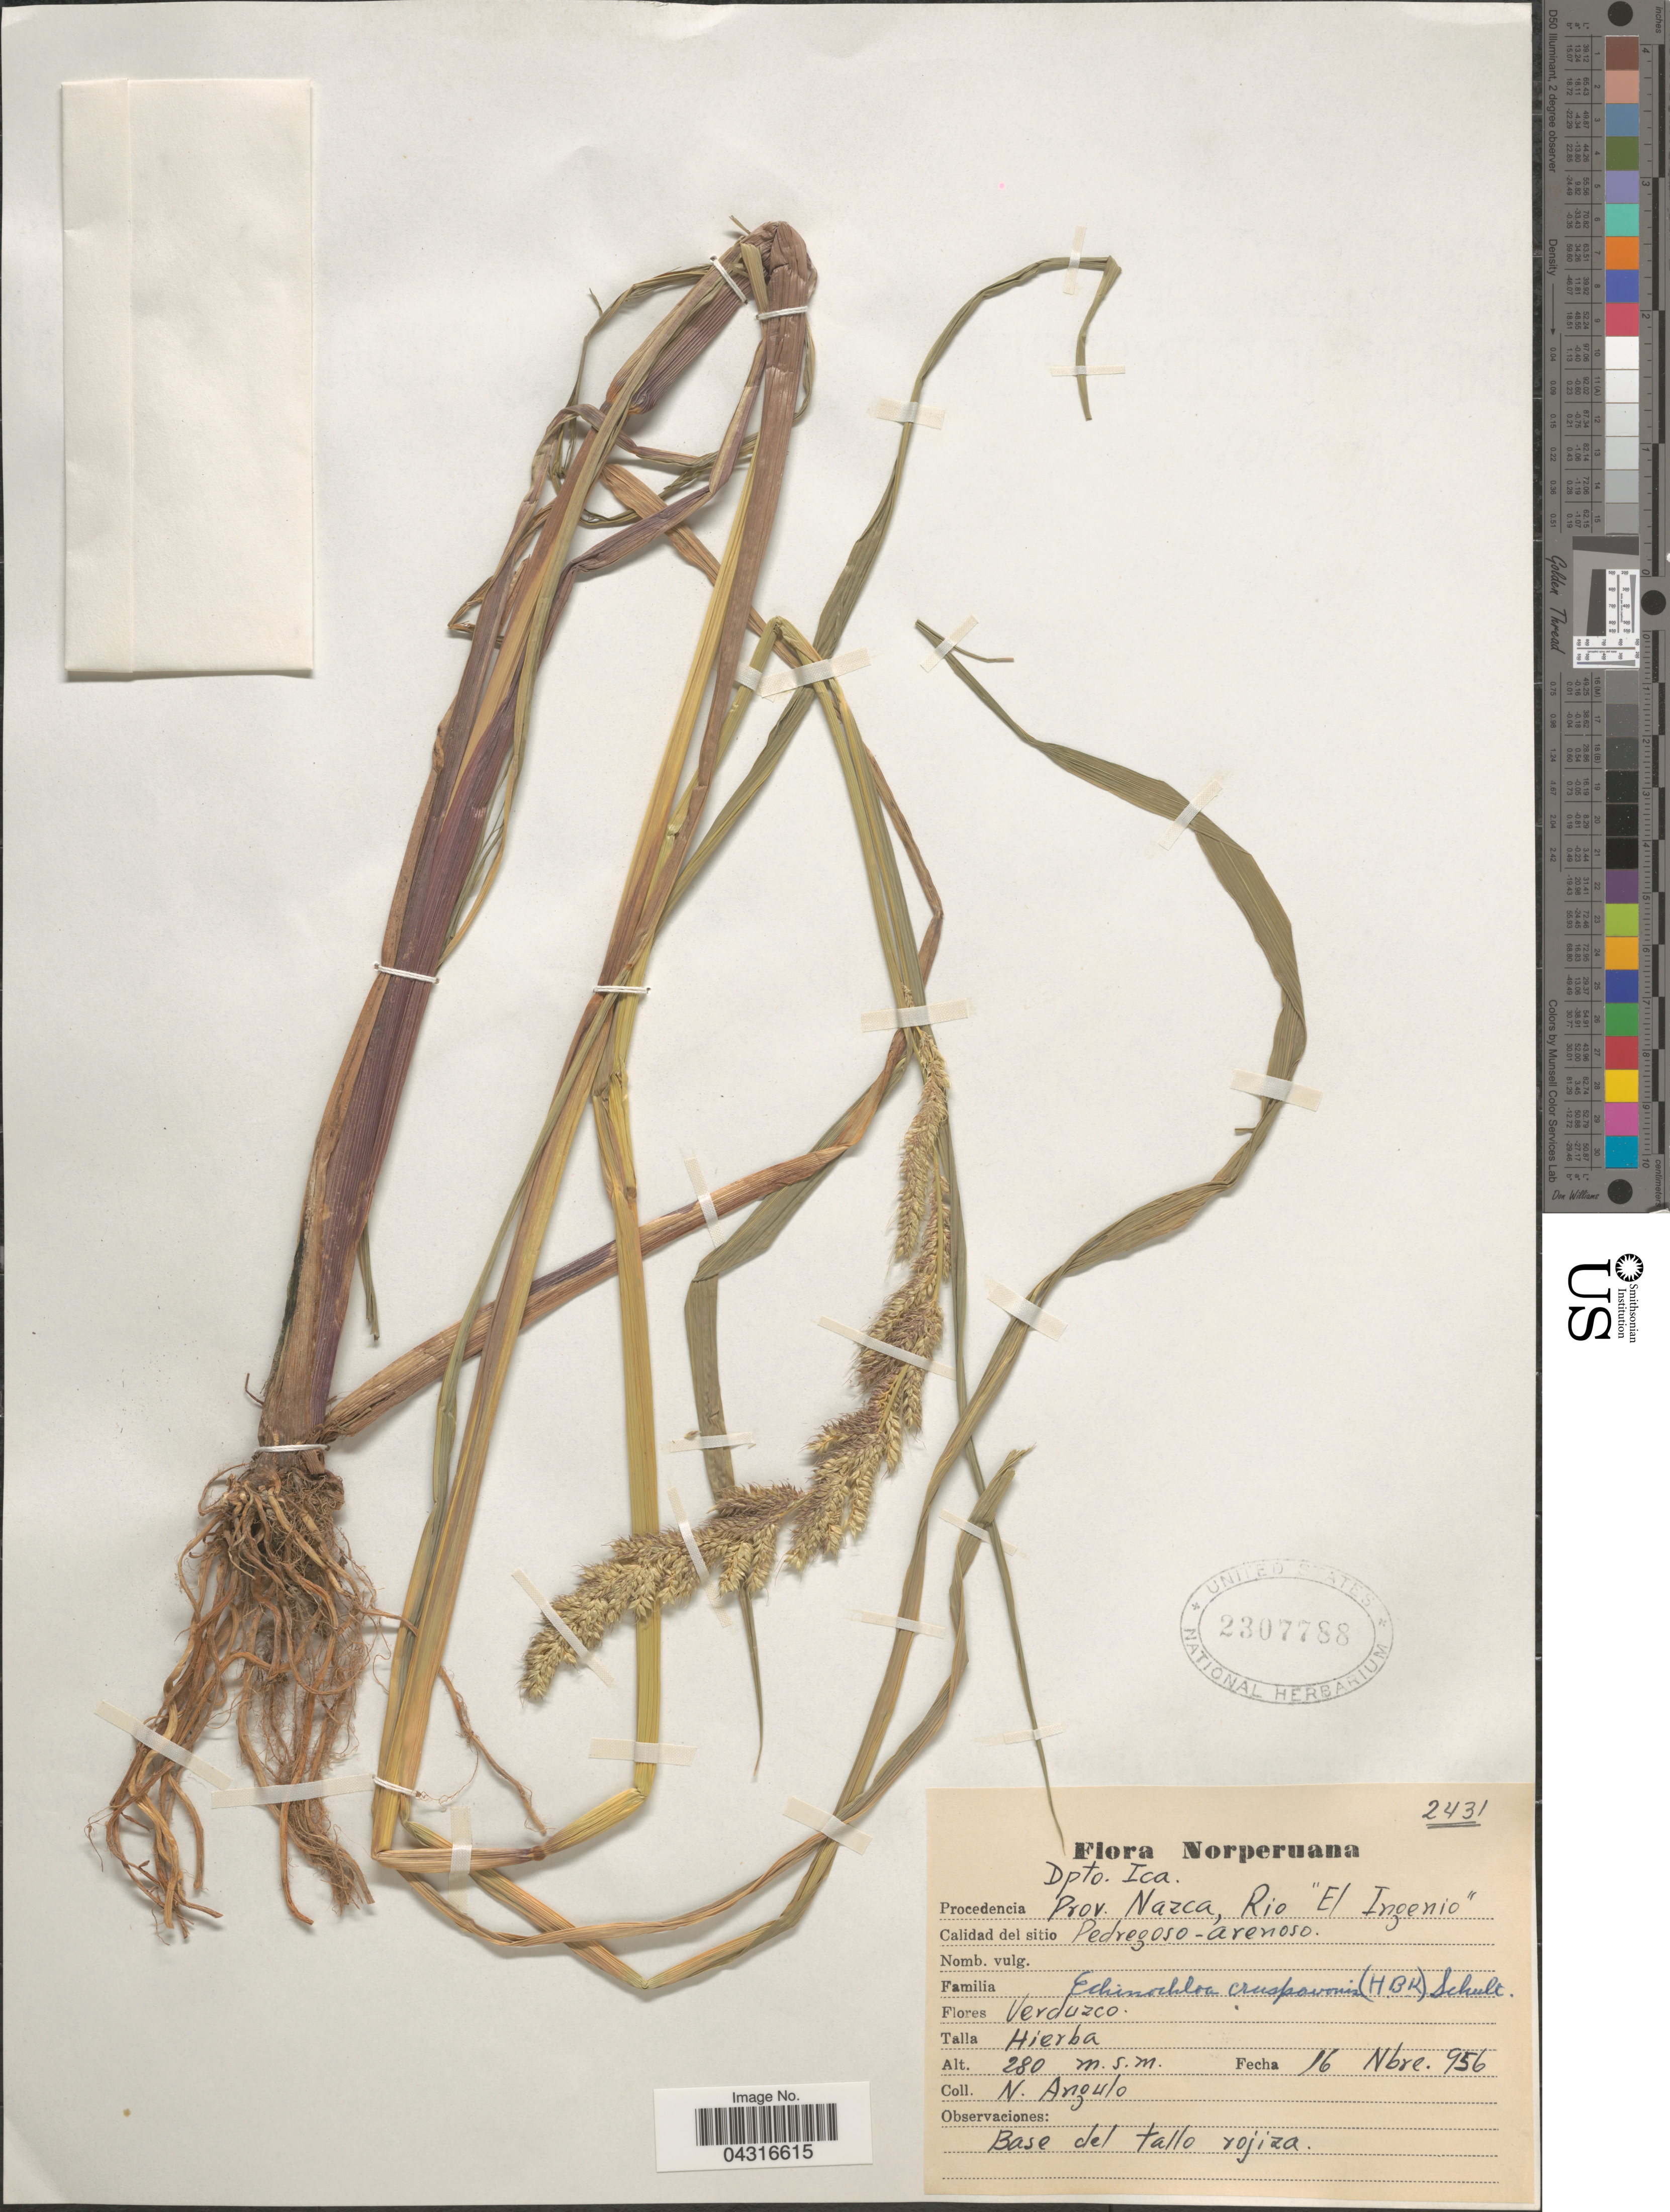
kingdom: Plantae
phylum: Tracheophyta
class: Liliopsida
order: Poales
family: Poaceae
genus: Echinochloa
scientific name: Echinochloa crus-pavonis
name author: (Kunth) Schult.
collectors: N. Angulo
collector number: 2431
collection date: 1956-11-16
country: Peru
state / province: Ica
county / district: Nazca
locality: Norperuana. Dpto. Ica. Prov. Nazca, Rio "El Ingenio".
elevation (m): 280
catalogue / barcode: US 2307788